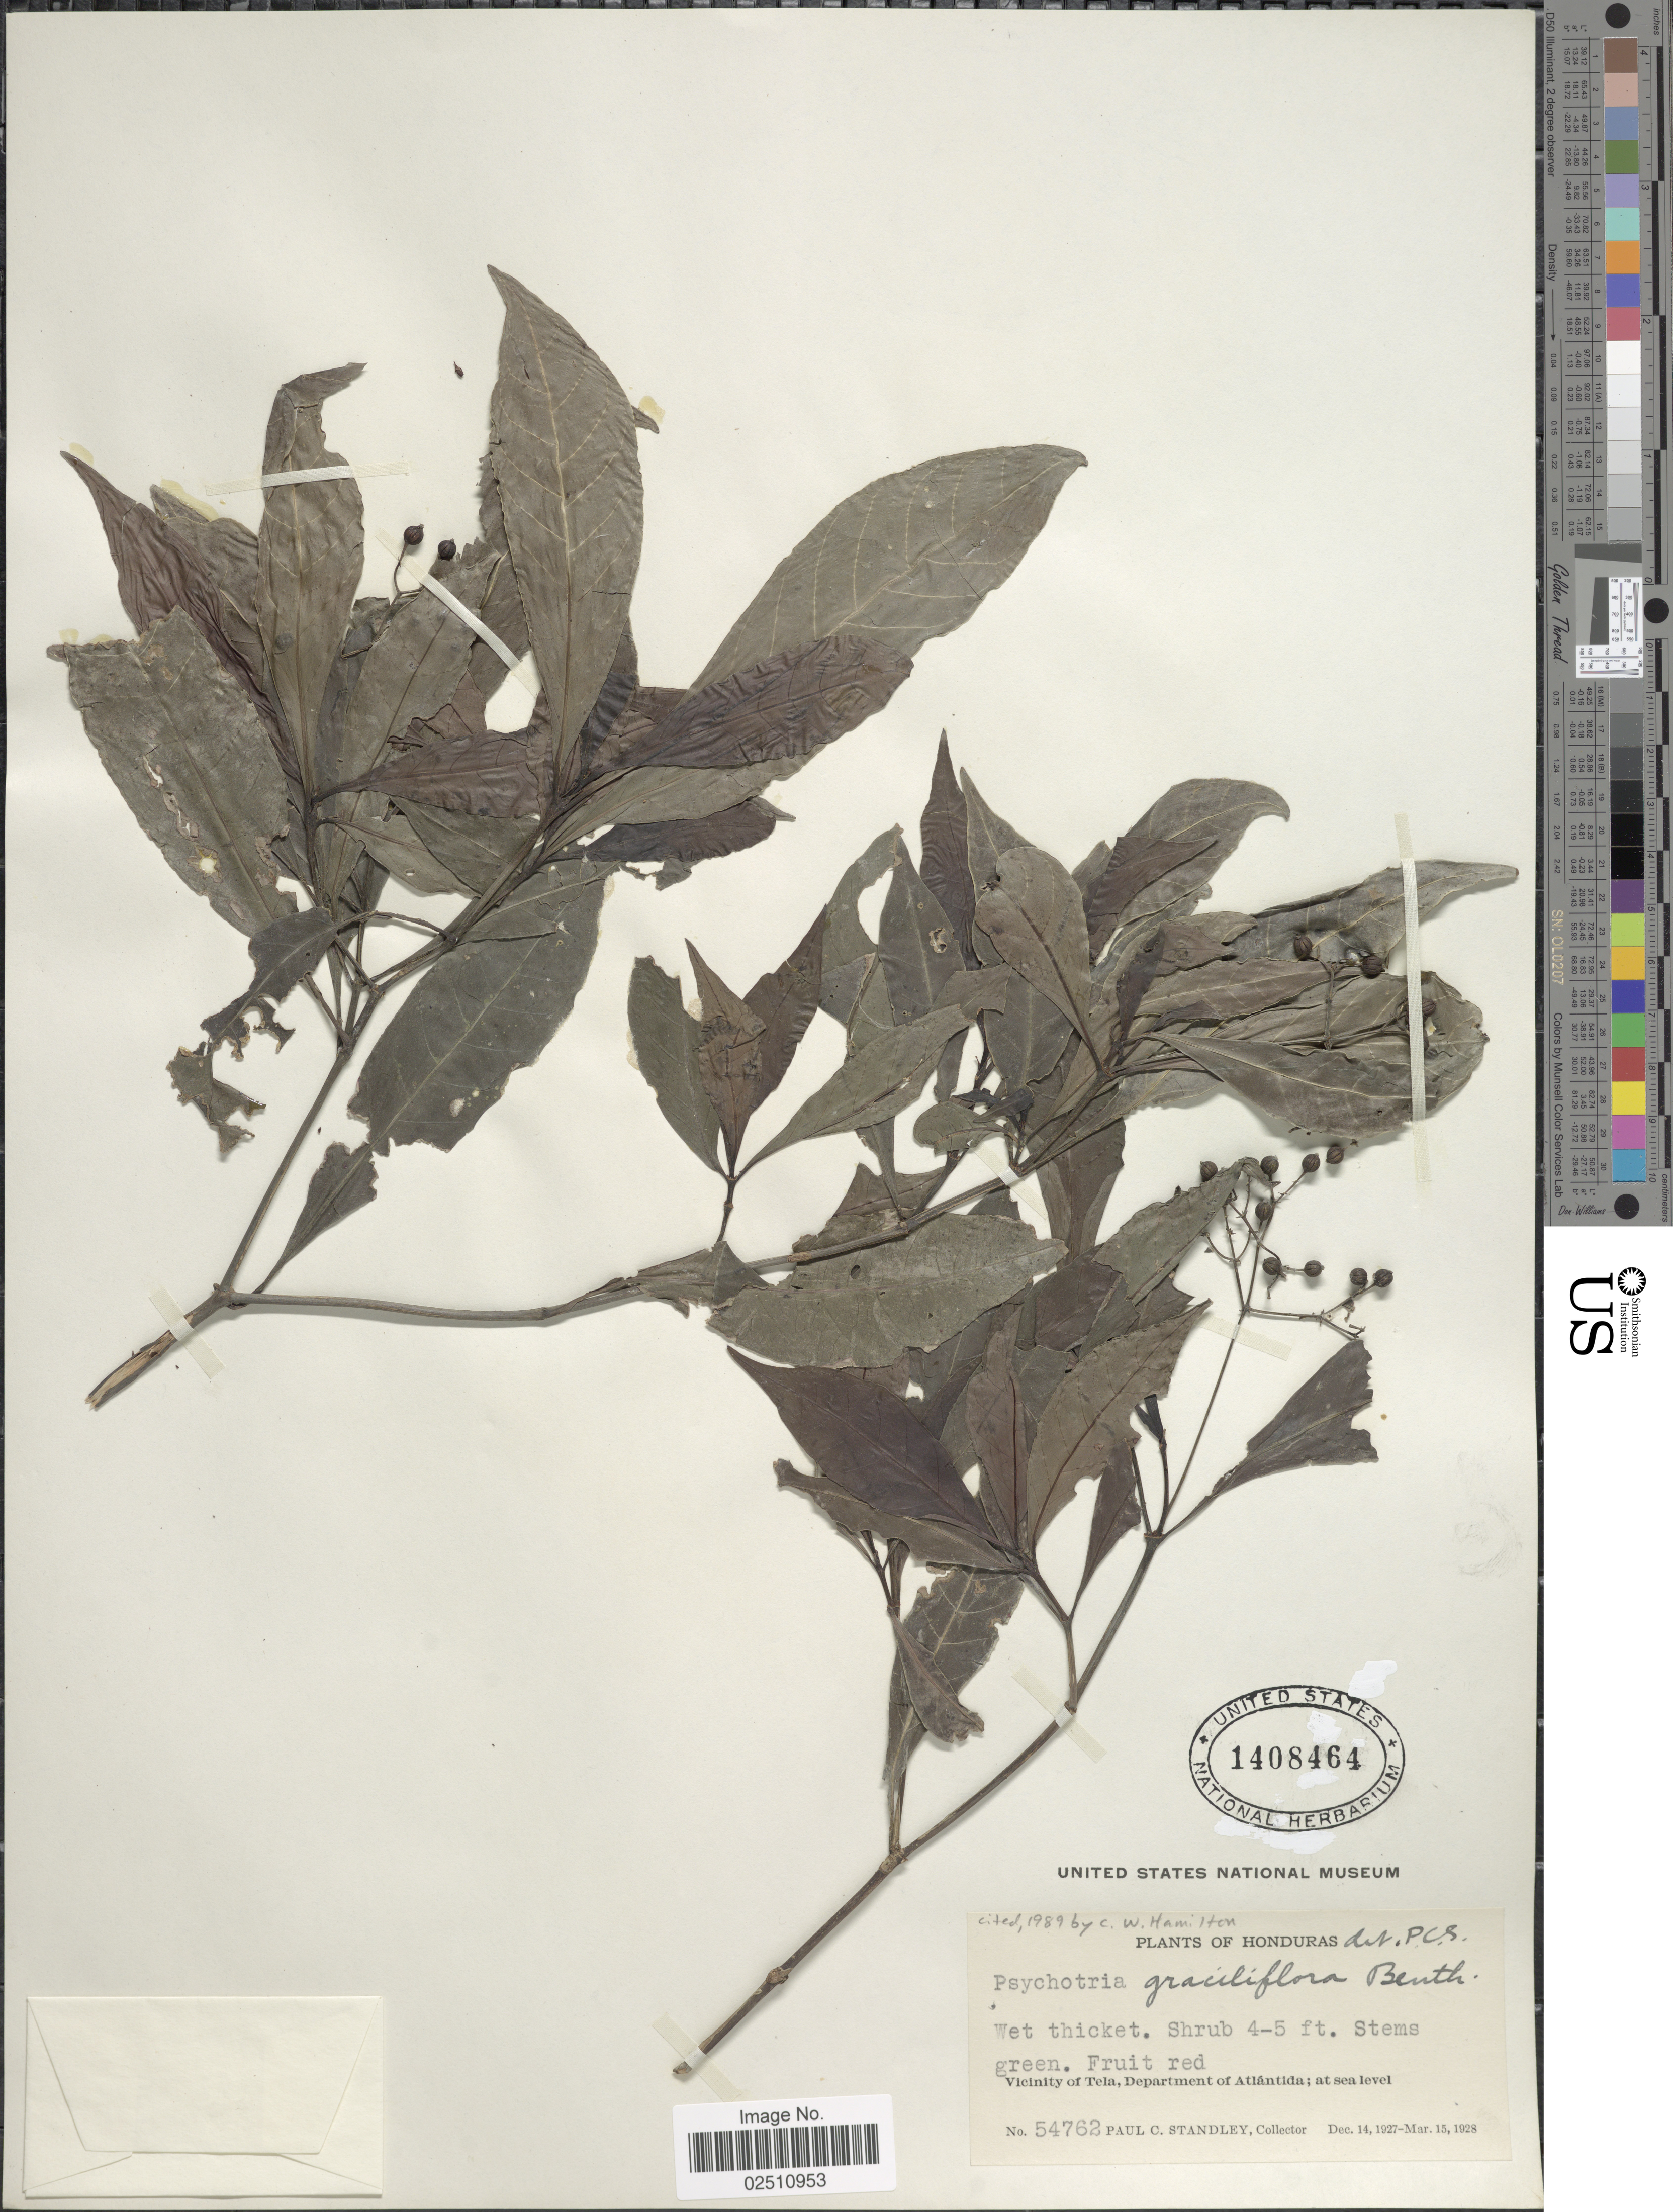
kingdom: Plantae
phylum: Tracheophyta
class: Magnoliopsida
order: Gentianales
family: Rubiaceae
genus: Psychotria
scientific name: Psychotria graciliflora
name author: Benth.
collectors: P. C. Standley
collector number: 54762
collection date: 1927-12-14/1928-03-15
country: Honduras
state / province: Atlántida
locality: Vicinity of Tela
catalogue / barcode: US 1408464